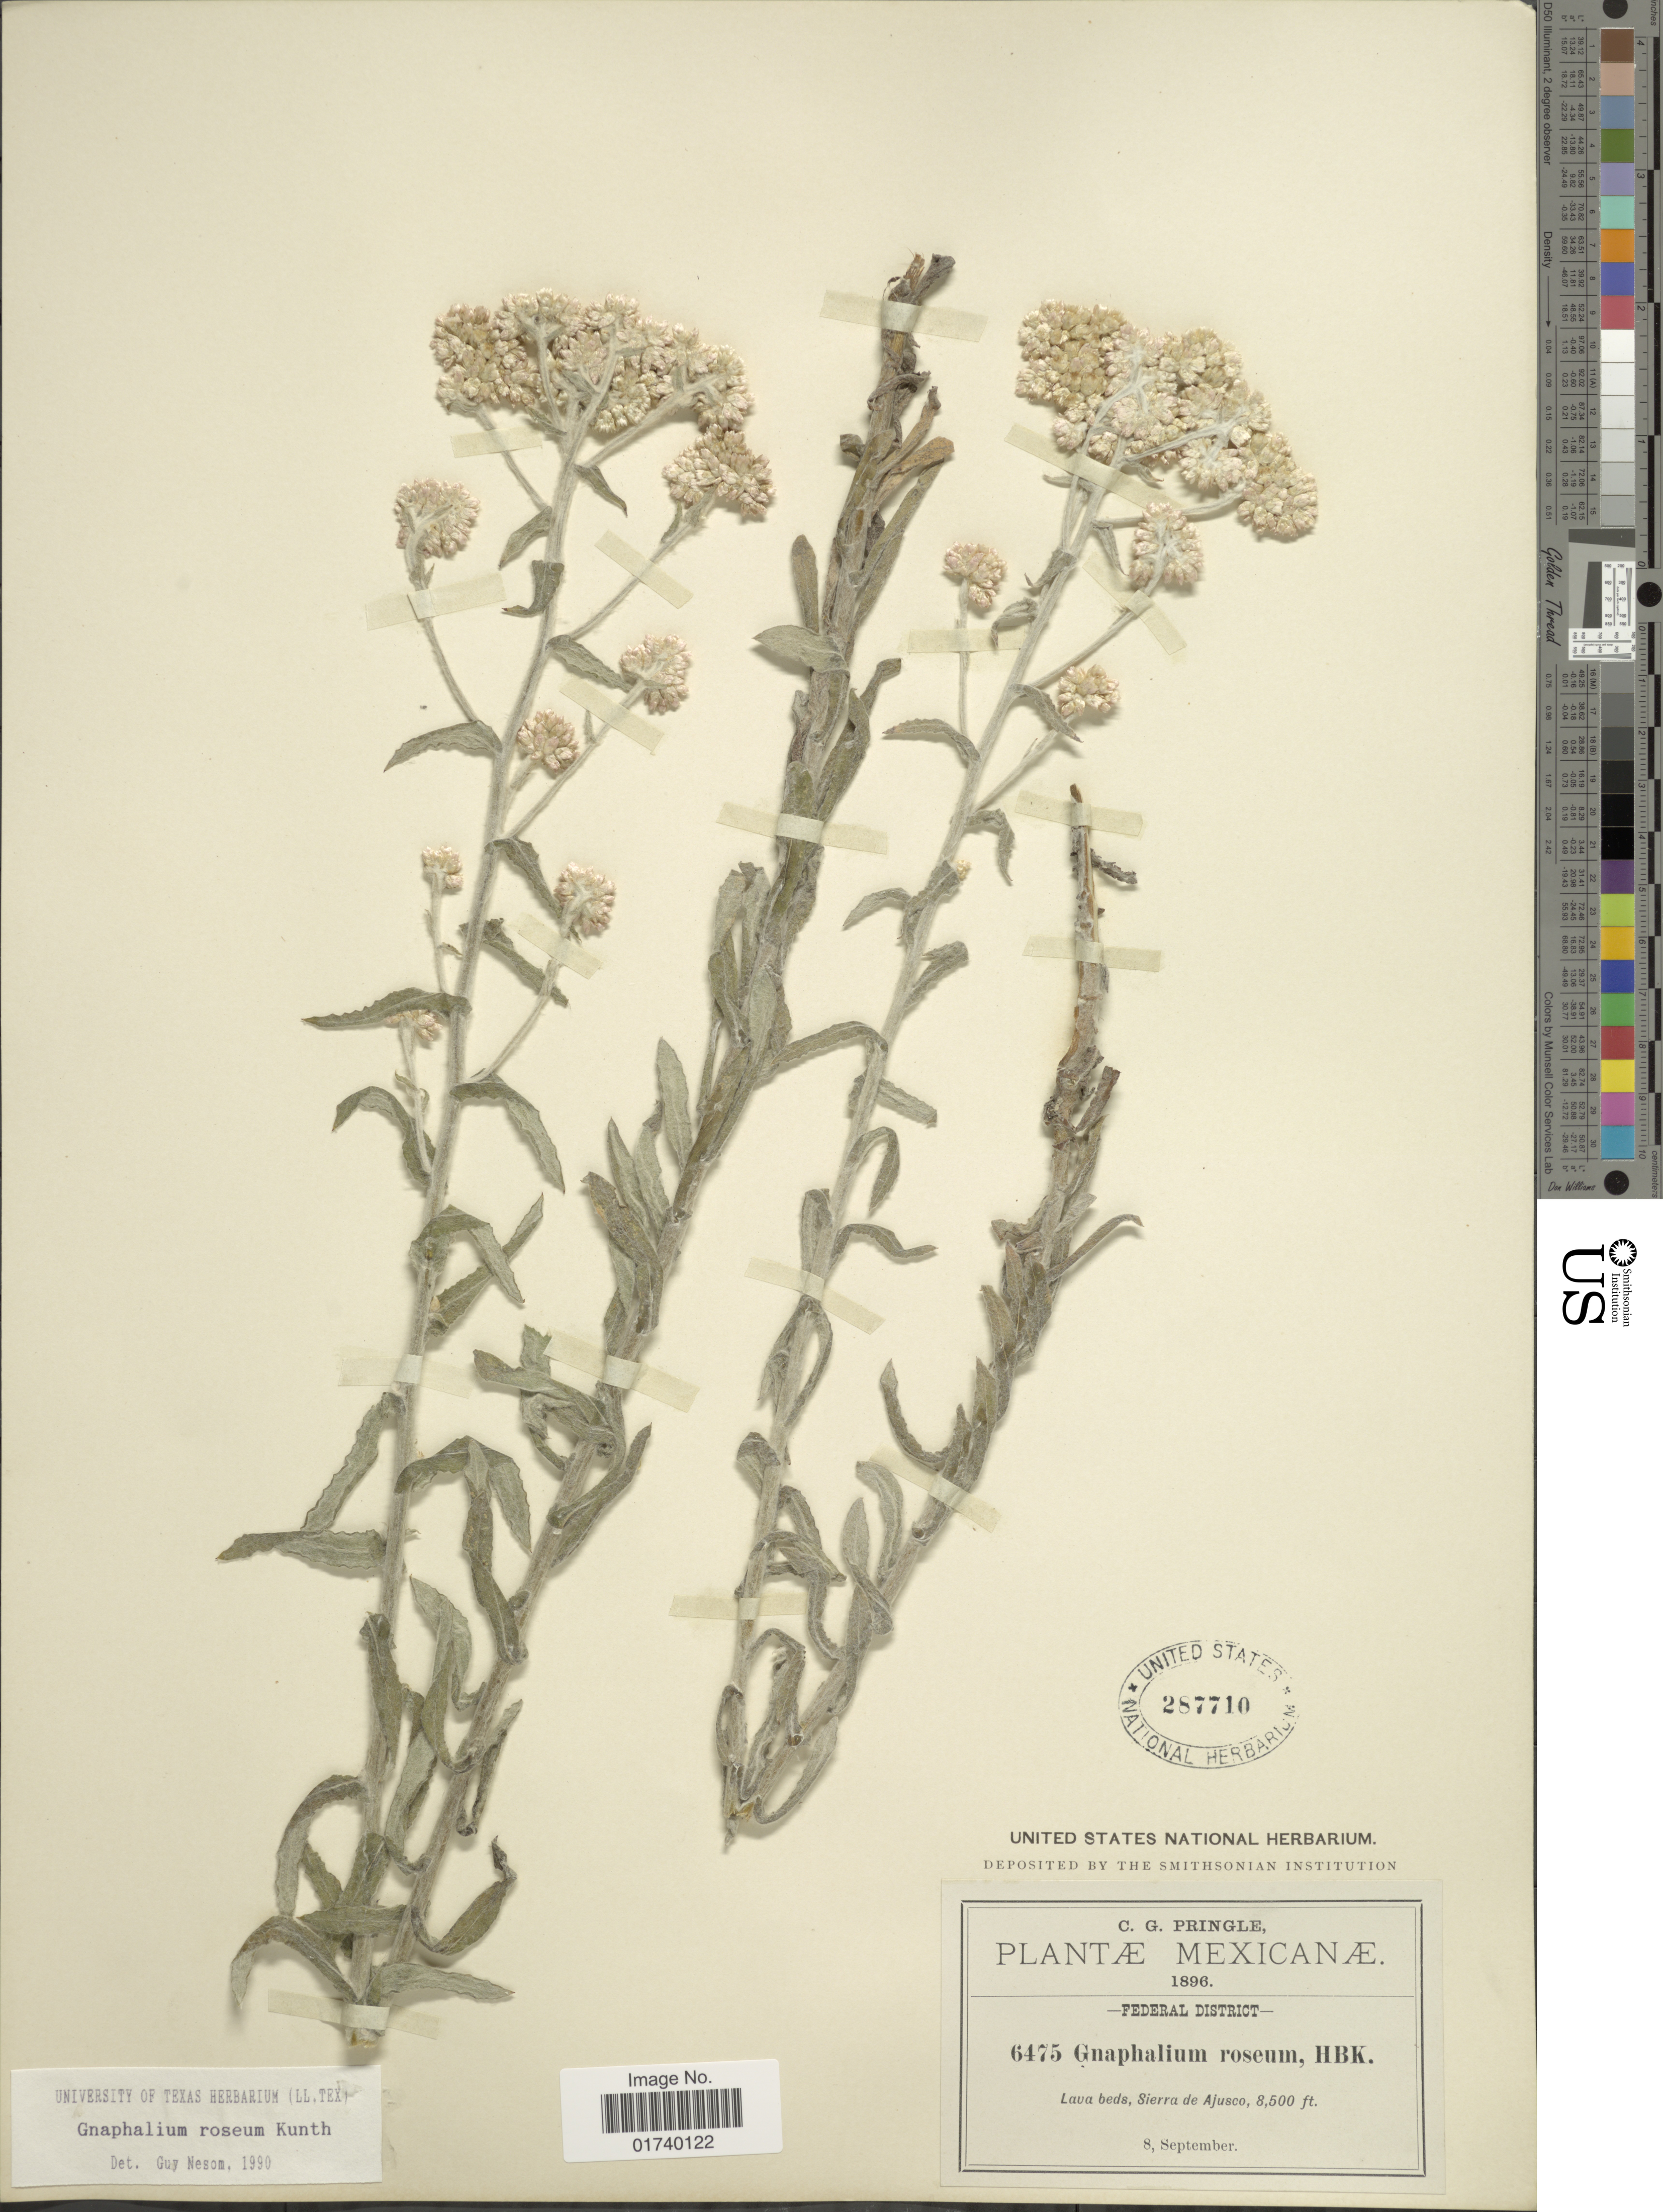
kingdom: Plantae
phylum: Tracheophyta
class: Magnoliopsida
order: Asterales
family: Asteraceae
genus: Pseudognaphalium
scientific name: Pseudognaphalium roseum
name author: (Kunth) Anderb.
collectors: C. G. Pringle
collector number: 6475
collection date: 1896-09-08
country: Mexico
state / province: Distrito Federal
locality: Lava beds, sierra de Ajusco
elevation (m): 2591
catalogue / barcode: US 287710